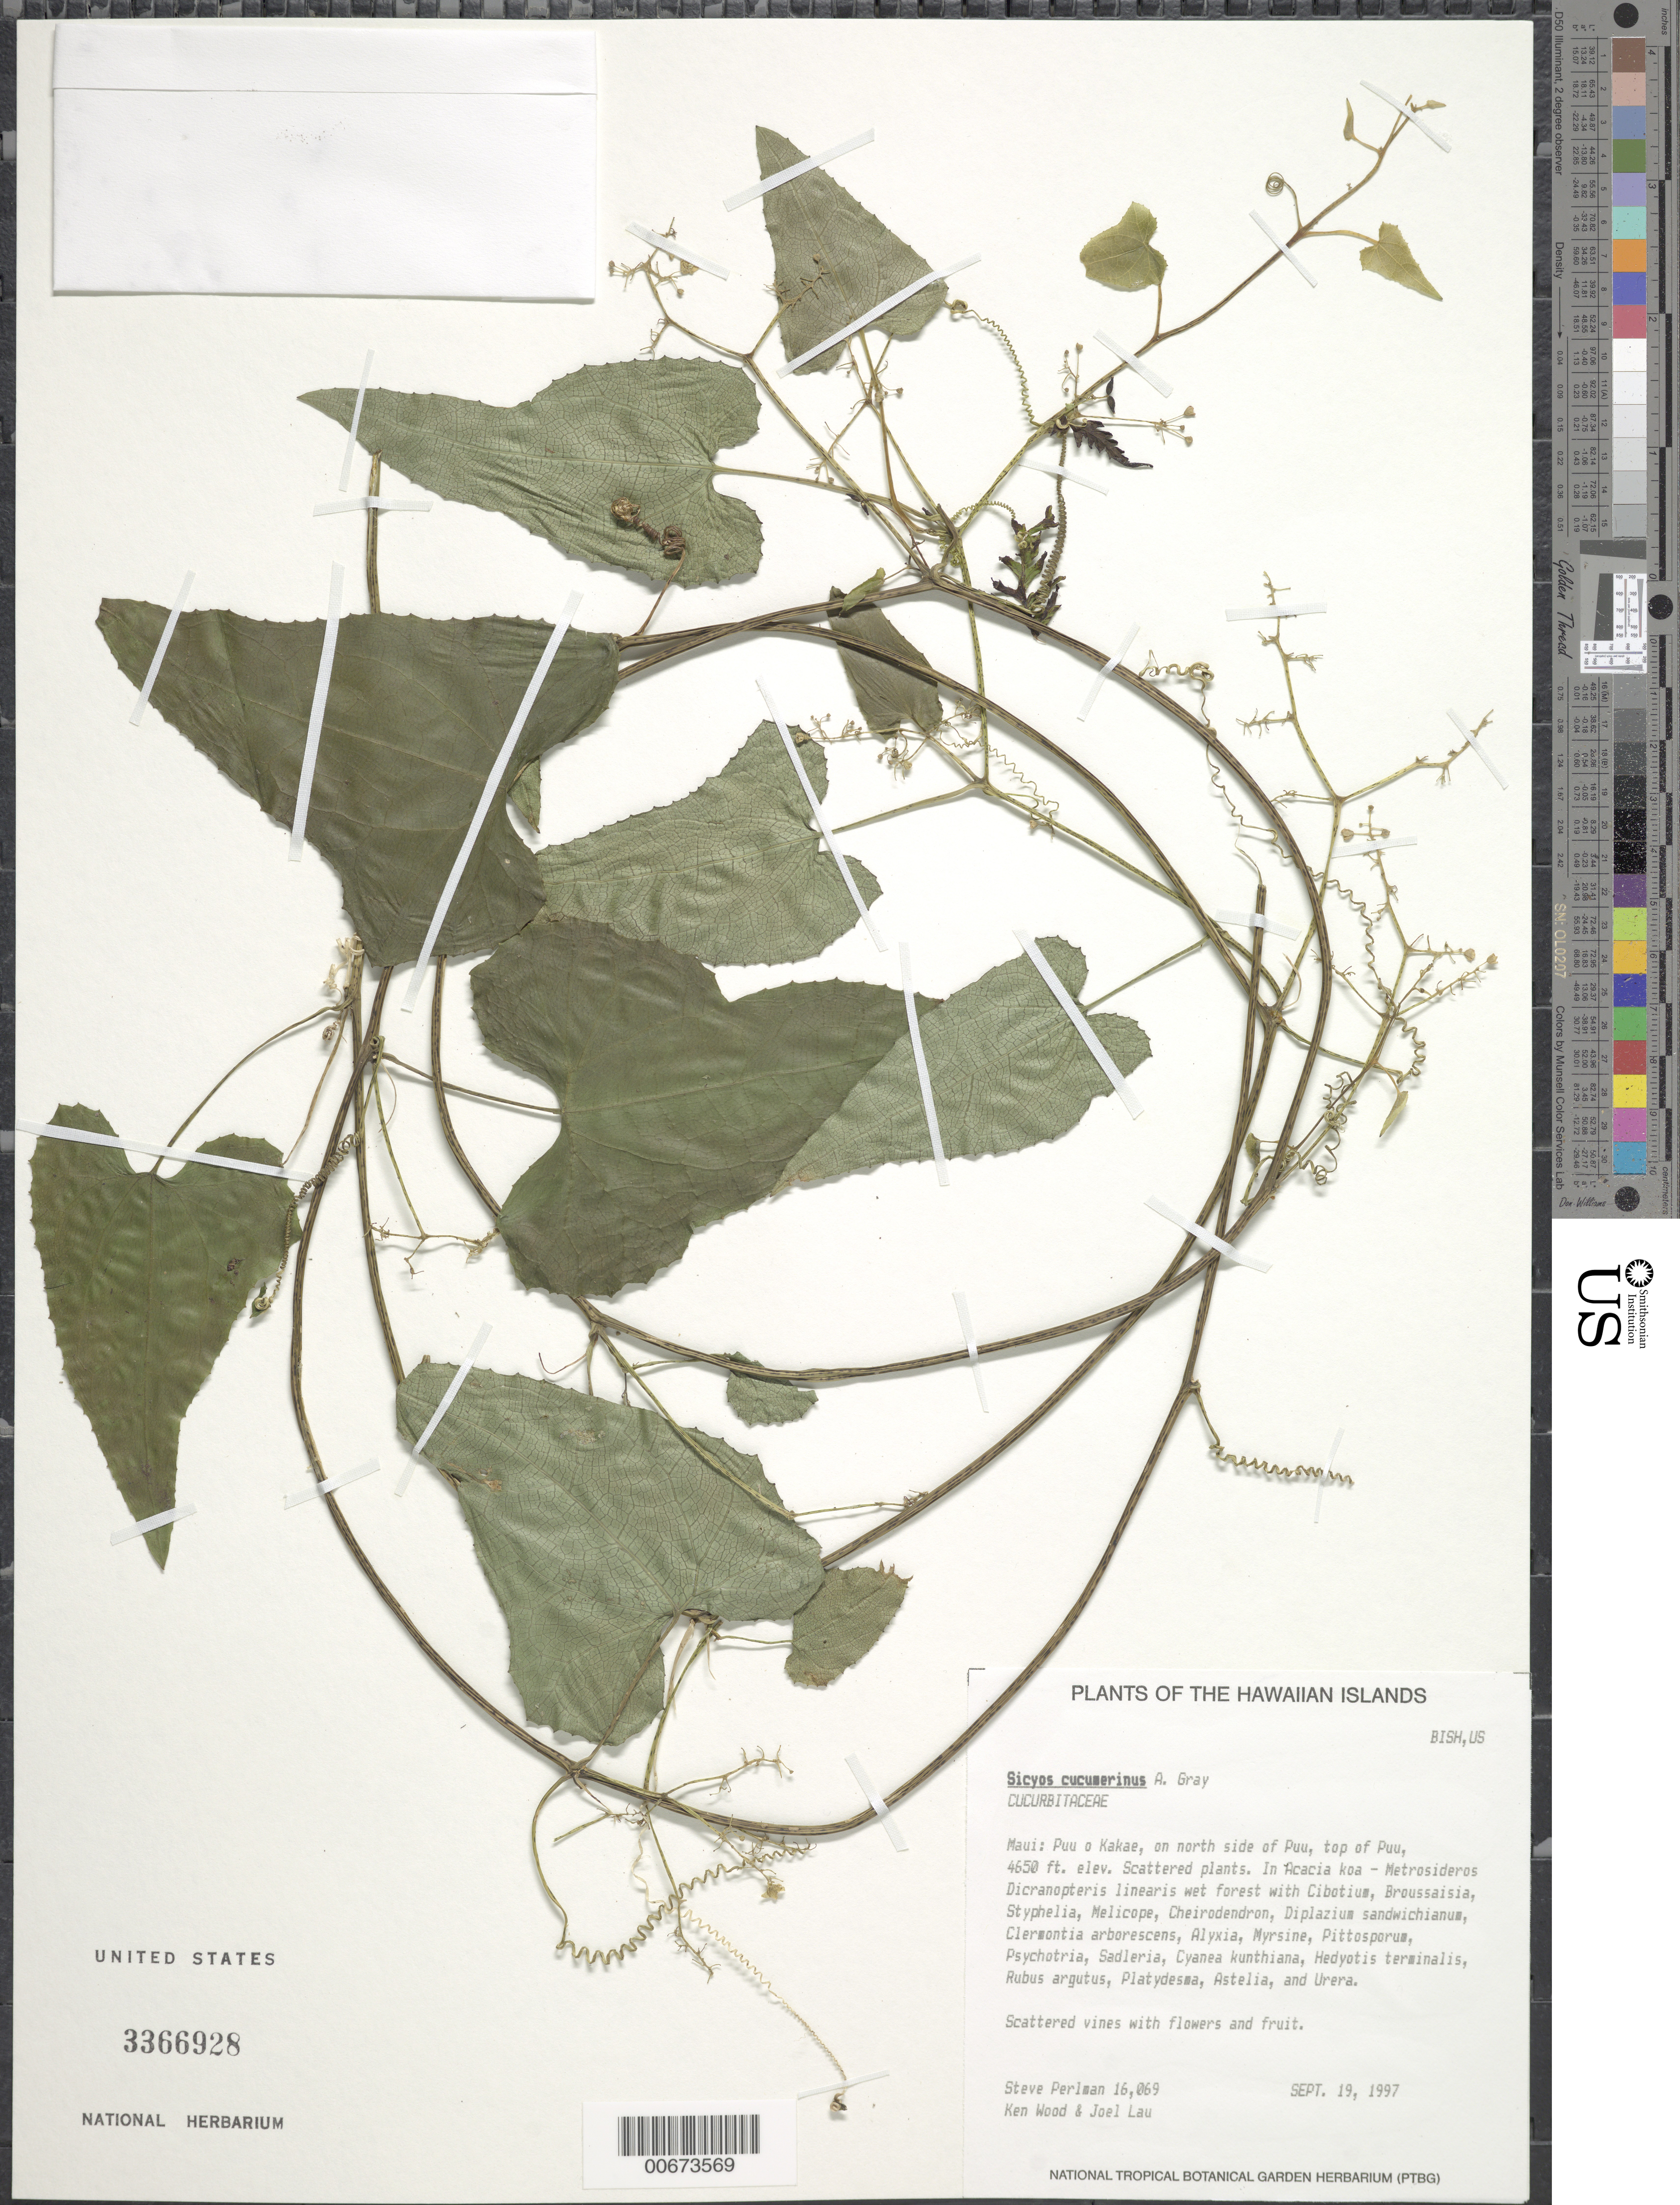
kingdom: Plantae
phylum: Tracheophyta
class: Magnoliopsida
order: Cucurbitales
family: Cucurbitaceae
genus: Sicyos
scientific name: Sicyos cucumerinus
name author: A. Gray in Wilkes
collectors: S. P. Perlman, K. Wood & J. Lau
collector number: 16069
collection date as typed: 19 Sep 1997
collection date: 1997-09-19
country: United States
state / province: Hawaii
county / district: Maui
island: Maui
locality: Pu'u o Kakae, on North side of Pu'u, top of Pu'u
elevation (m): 1417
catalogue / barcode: US 3366928